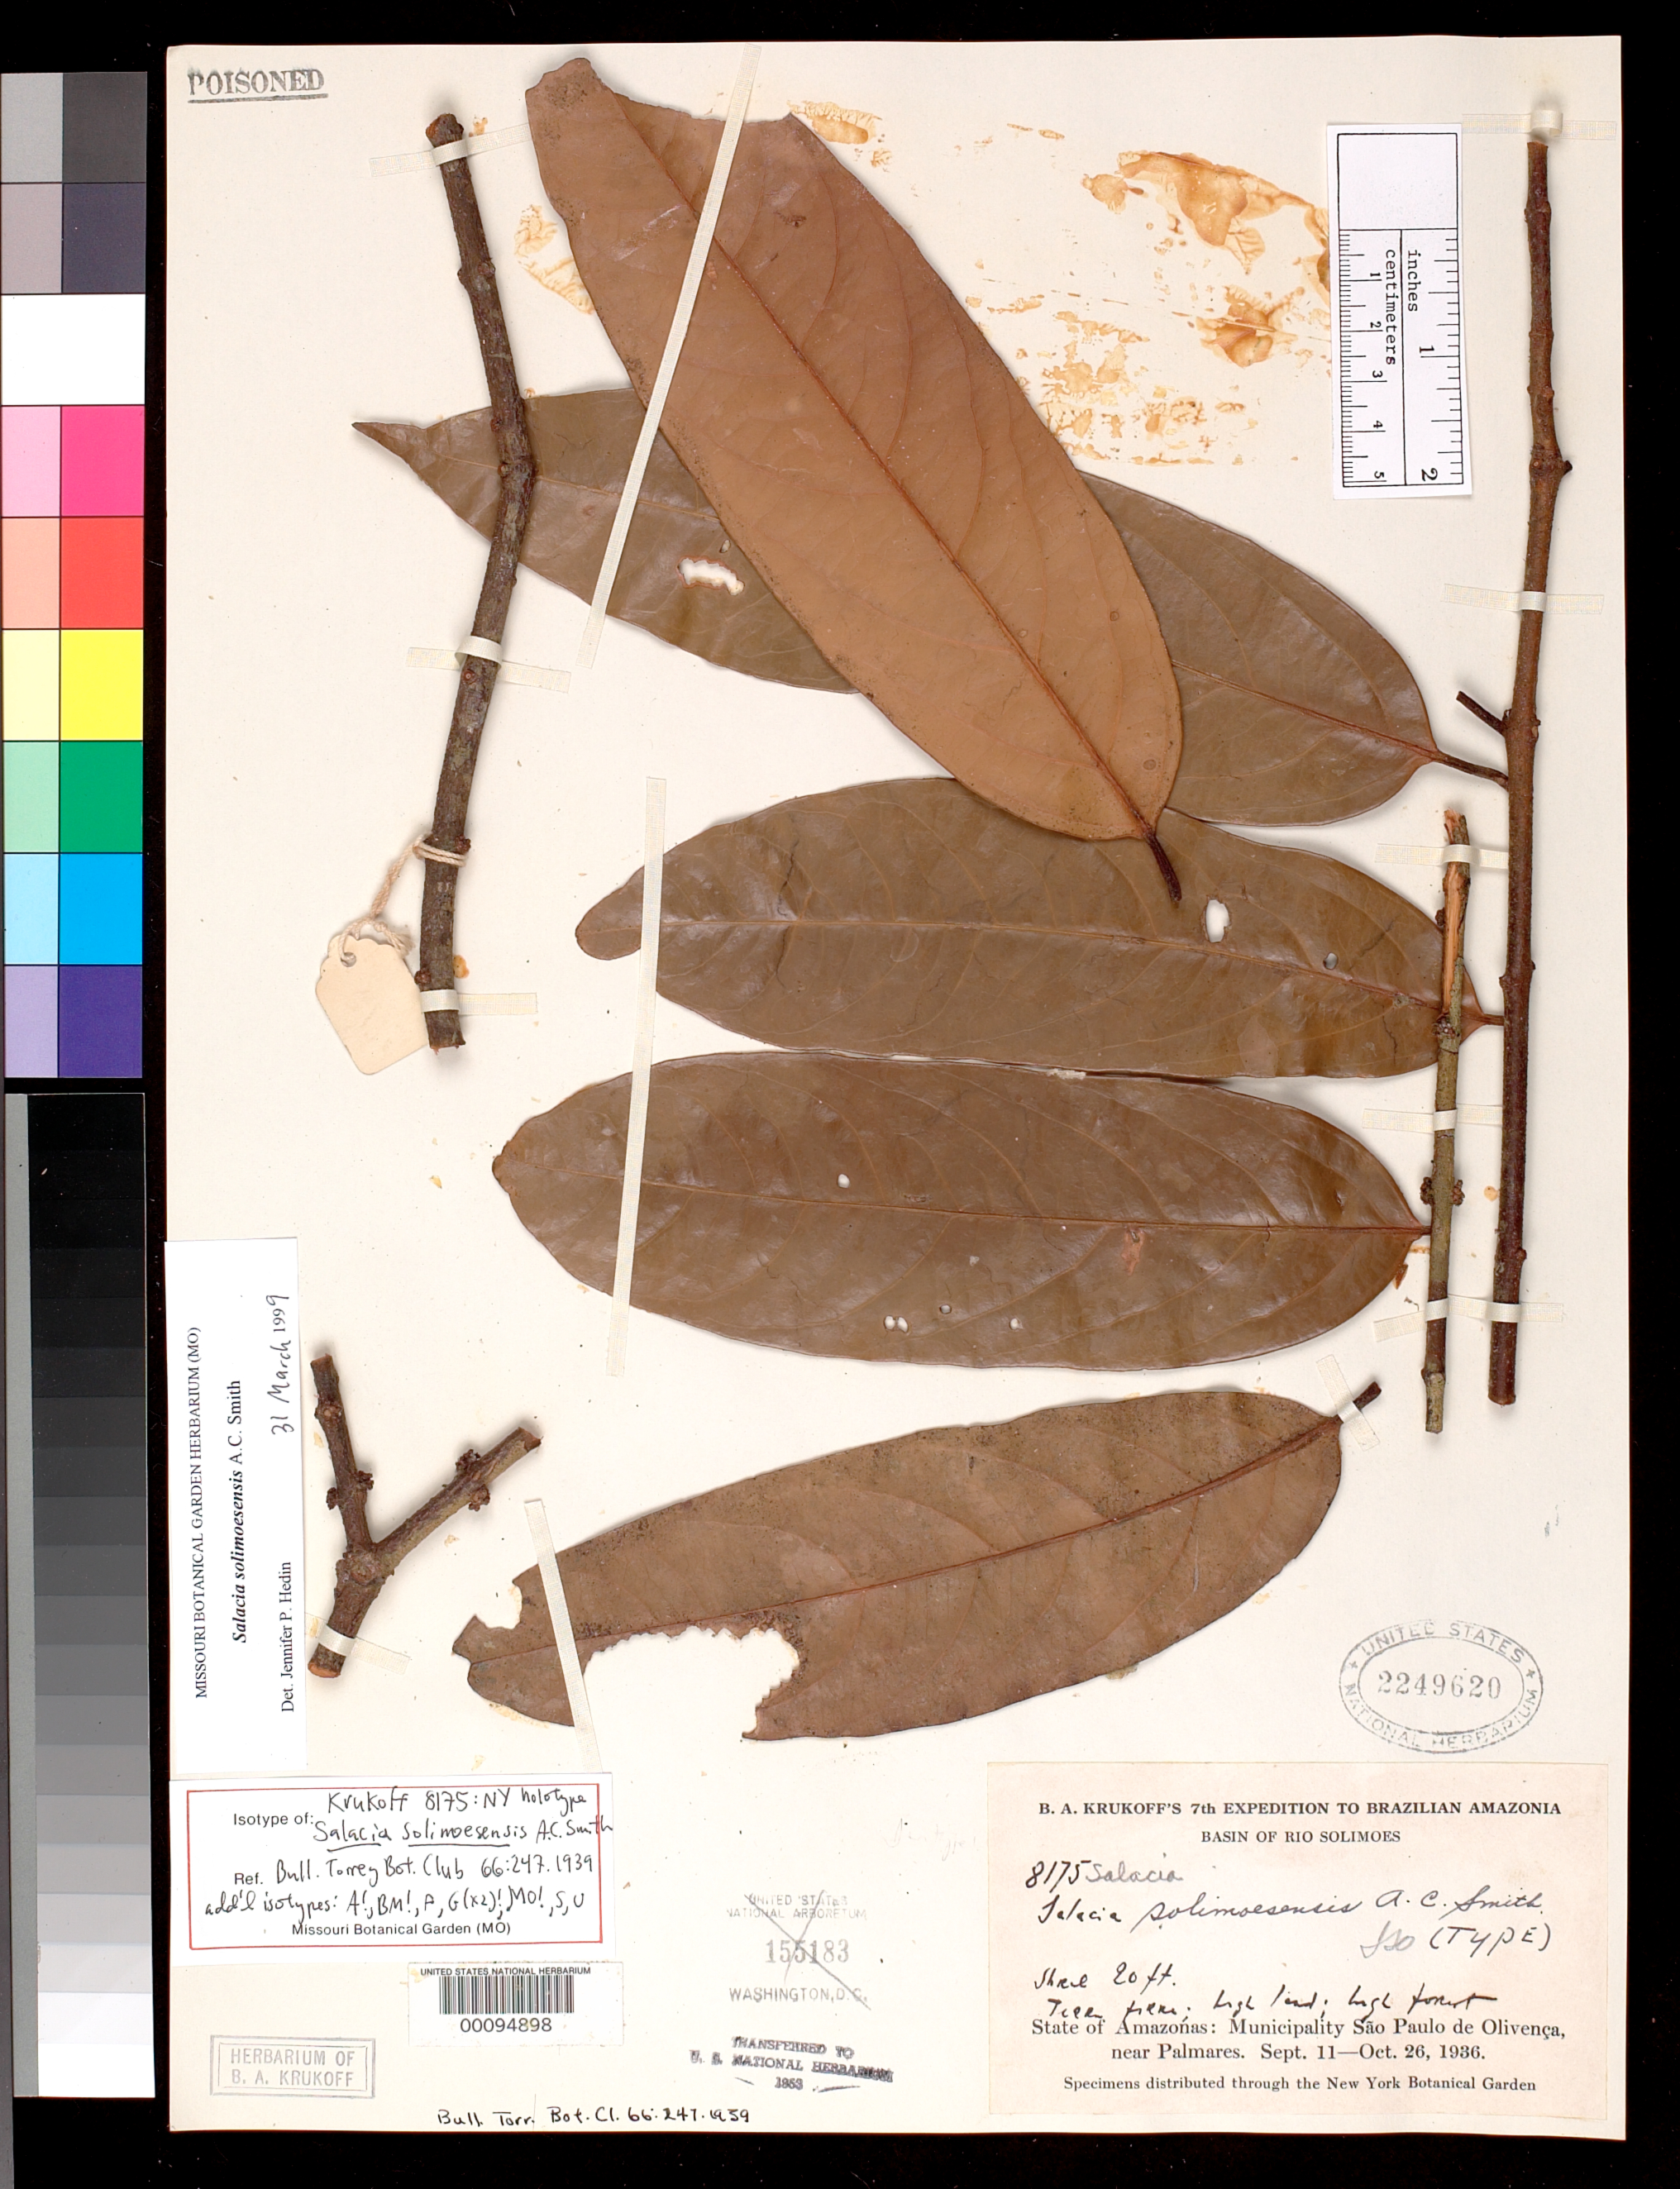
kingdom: Plantae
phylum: Tracheophyta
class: Magnoliopsida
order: Celastrales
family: Celastraceae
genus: Salacia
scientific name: Salacia solimoesensis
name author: A.C. Sm.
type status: Isotype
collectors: B. A. Krukoff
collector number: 8175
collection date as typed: Sep 1936 to -- Oct 1936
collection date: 1936-09/1936-10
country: Brazil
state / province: Amazonas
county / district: São Paulo de Olivença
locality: Basin of Rio Solimoes, near Palmares.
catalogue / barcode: US 2249620